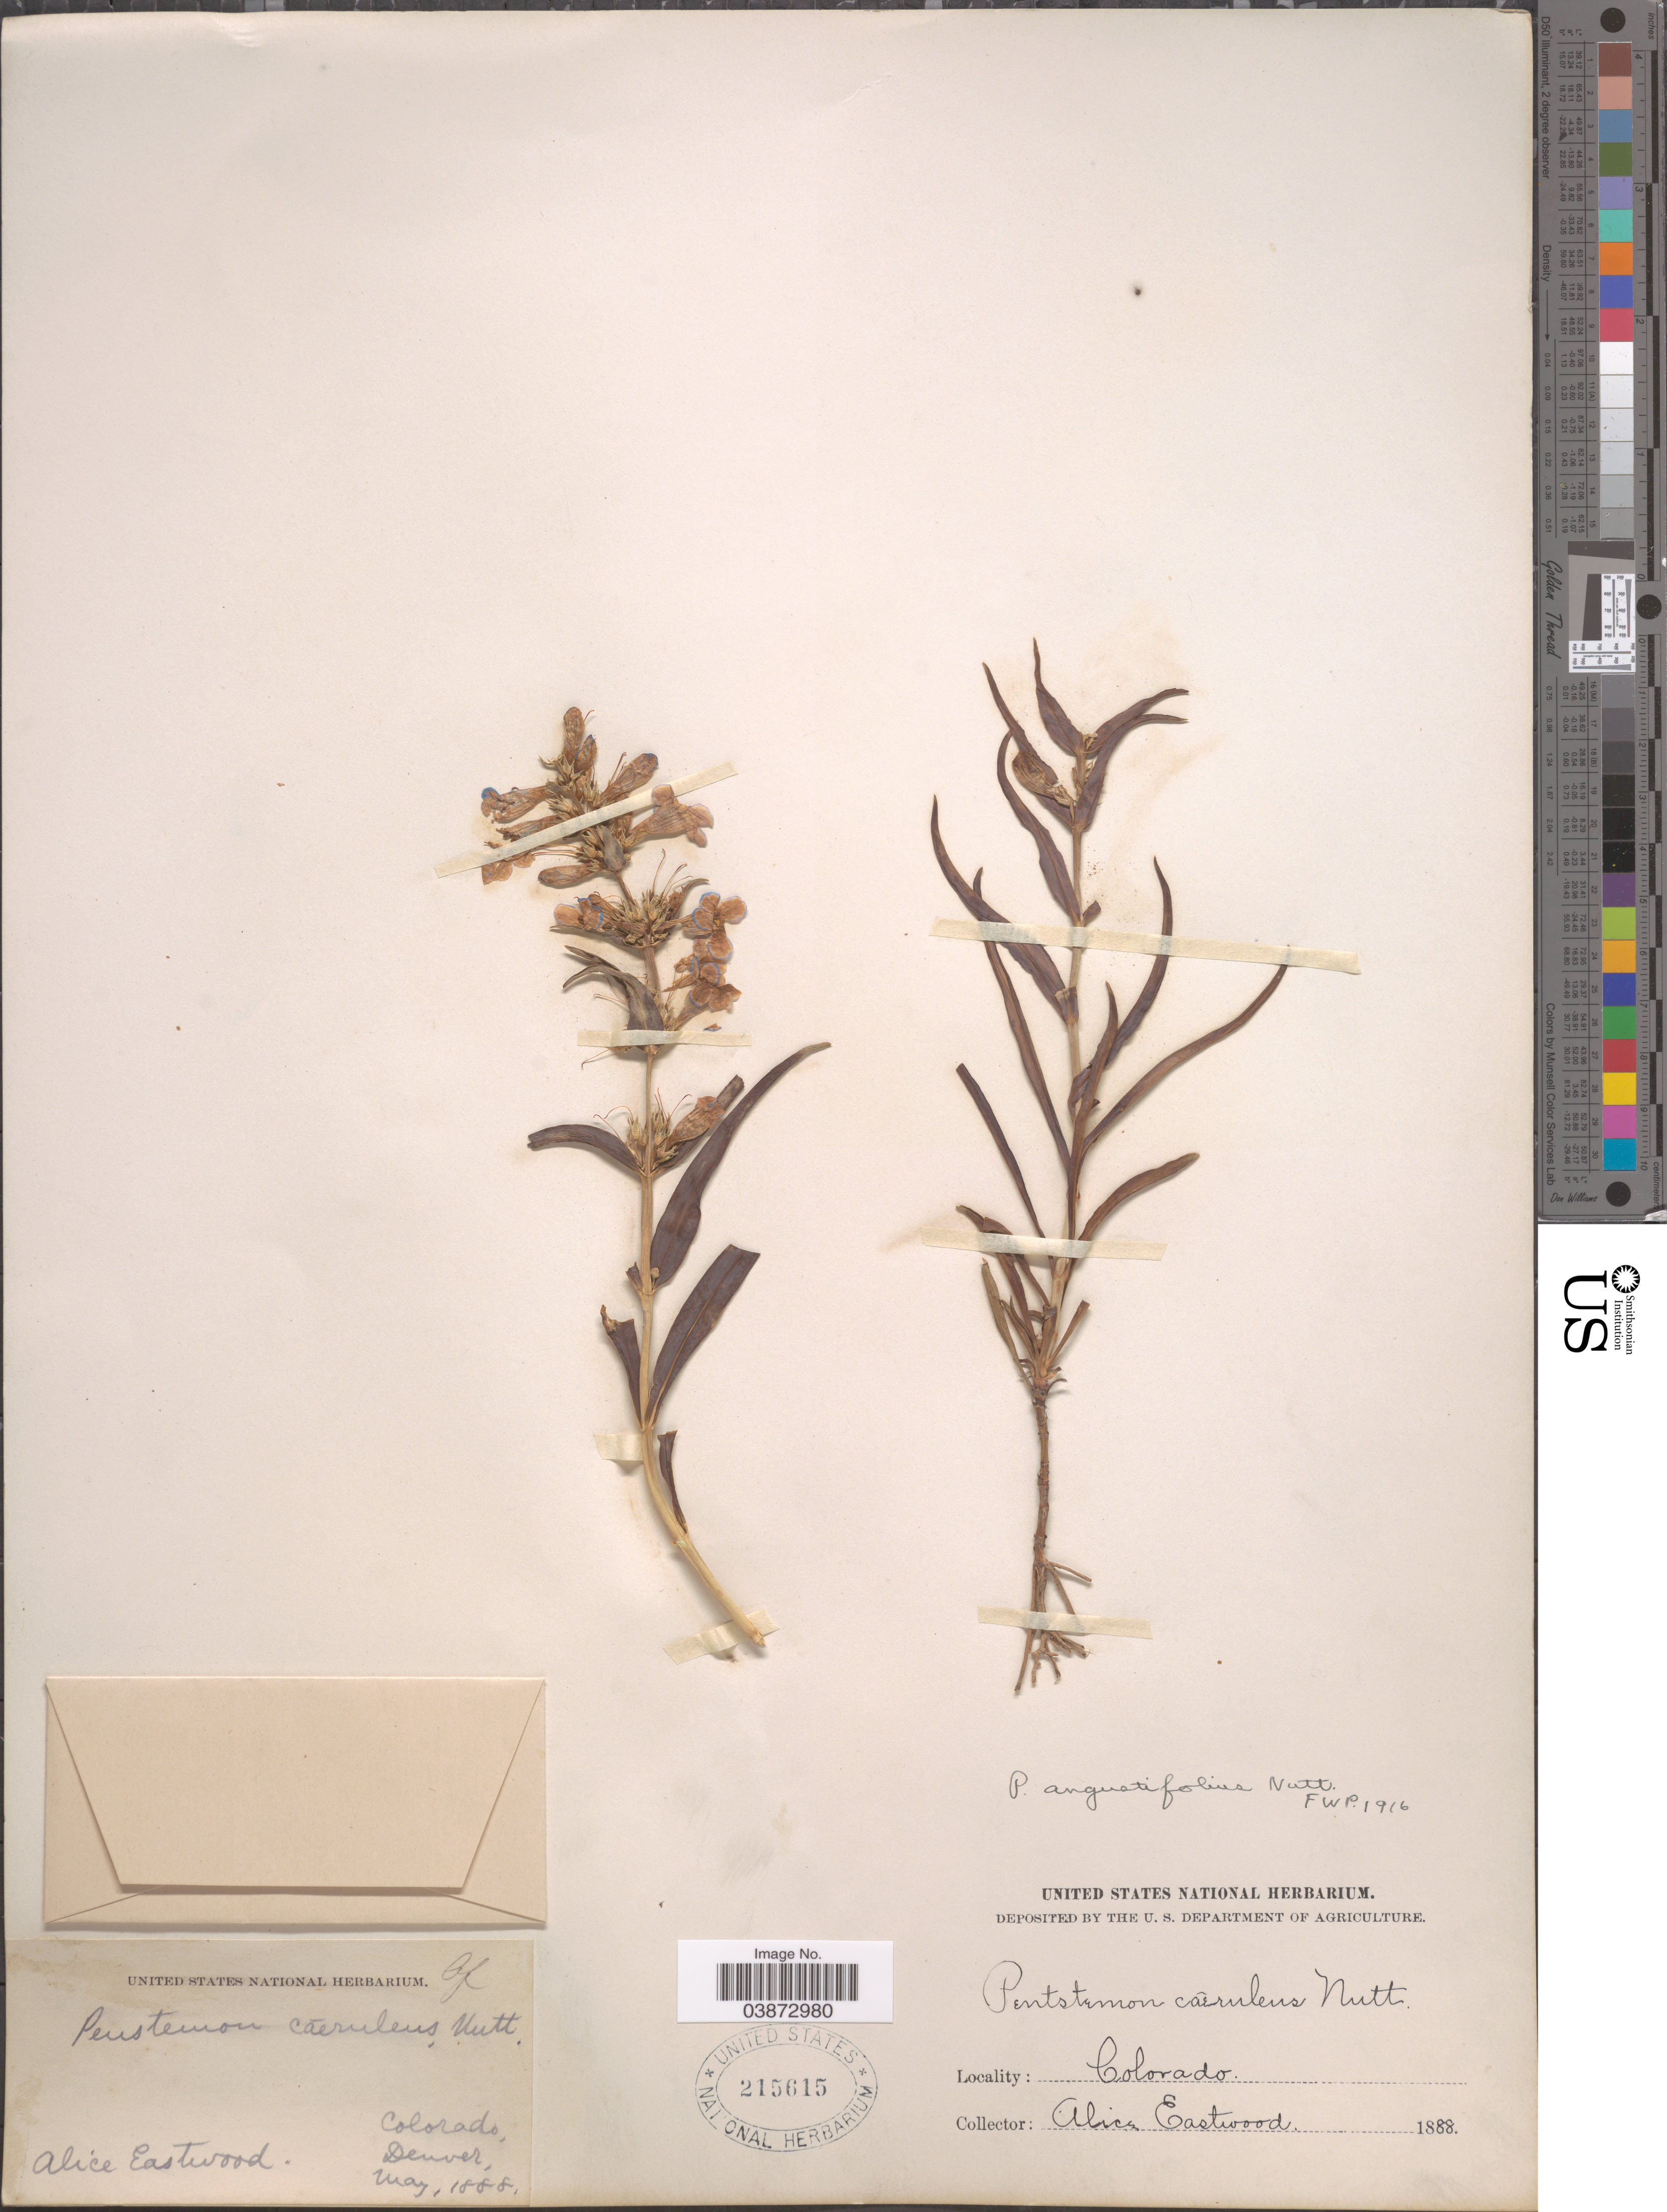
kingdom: Plantae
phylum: Tracheophyta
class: Magnoliopsida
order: Lamiales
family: Plantaginaceae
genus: Penstemon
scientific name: Penstemon angustifolius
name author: Nutt. ex Pursh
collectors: A. Eastwood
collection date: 1888-05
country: United States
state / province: Colorado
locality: Denver.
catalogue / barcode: US 215615